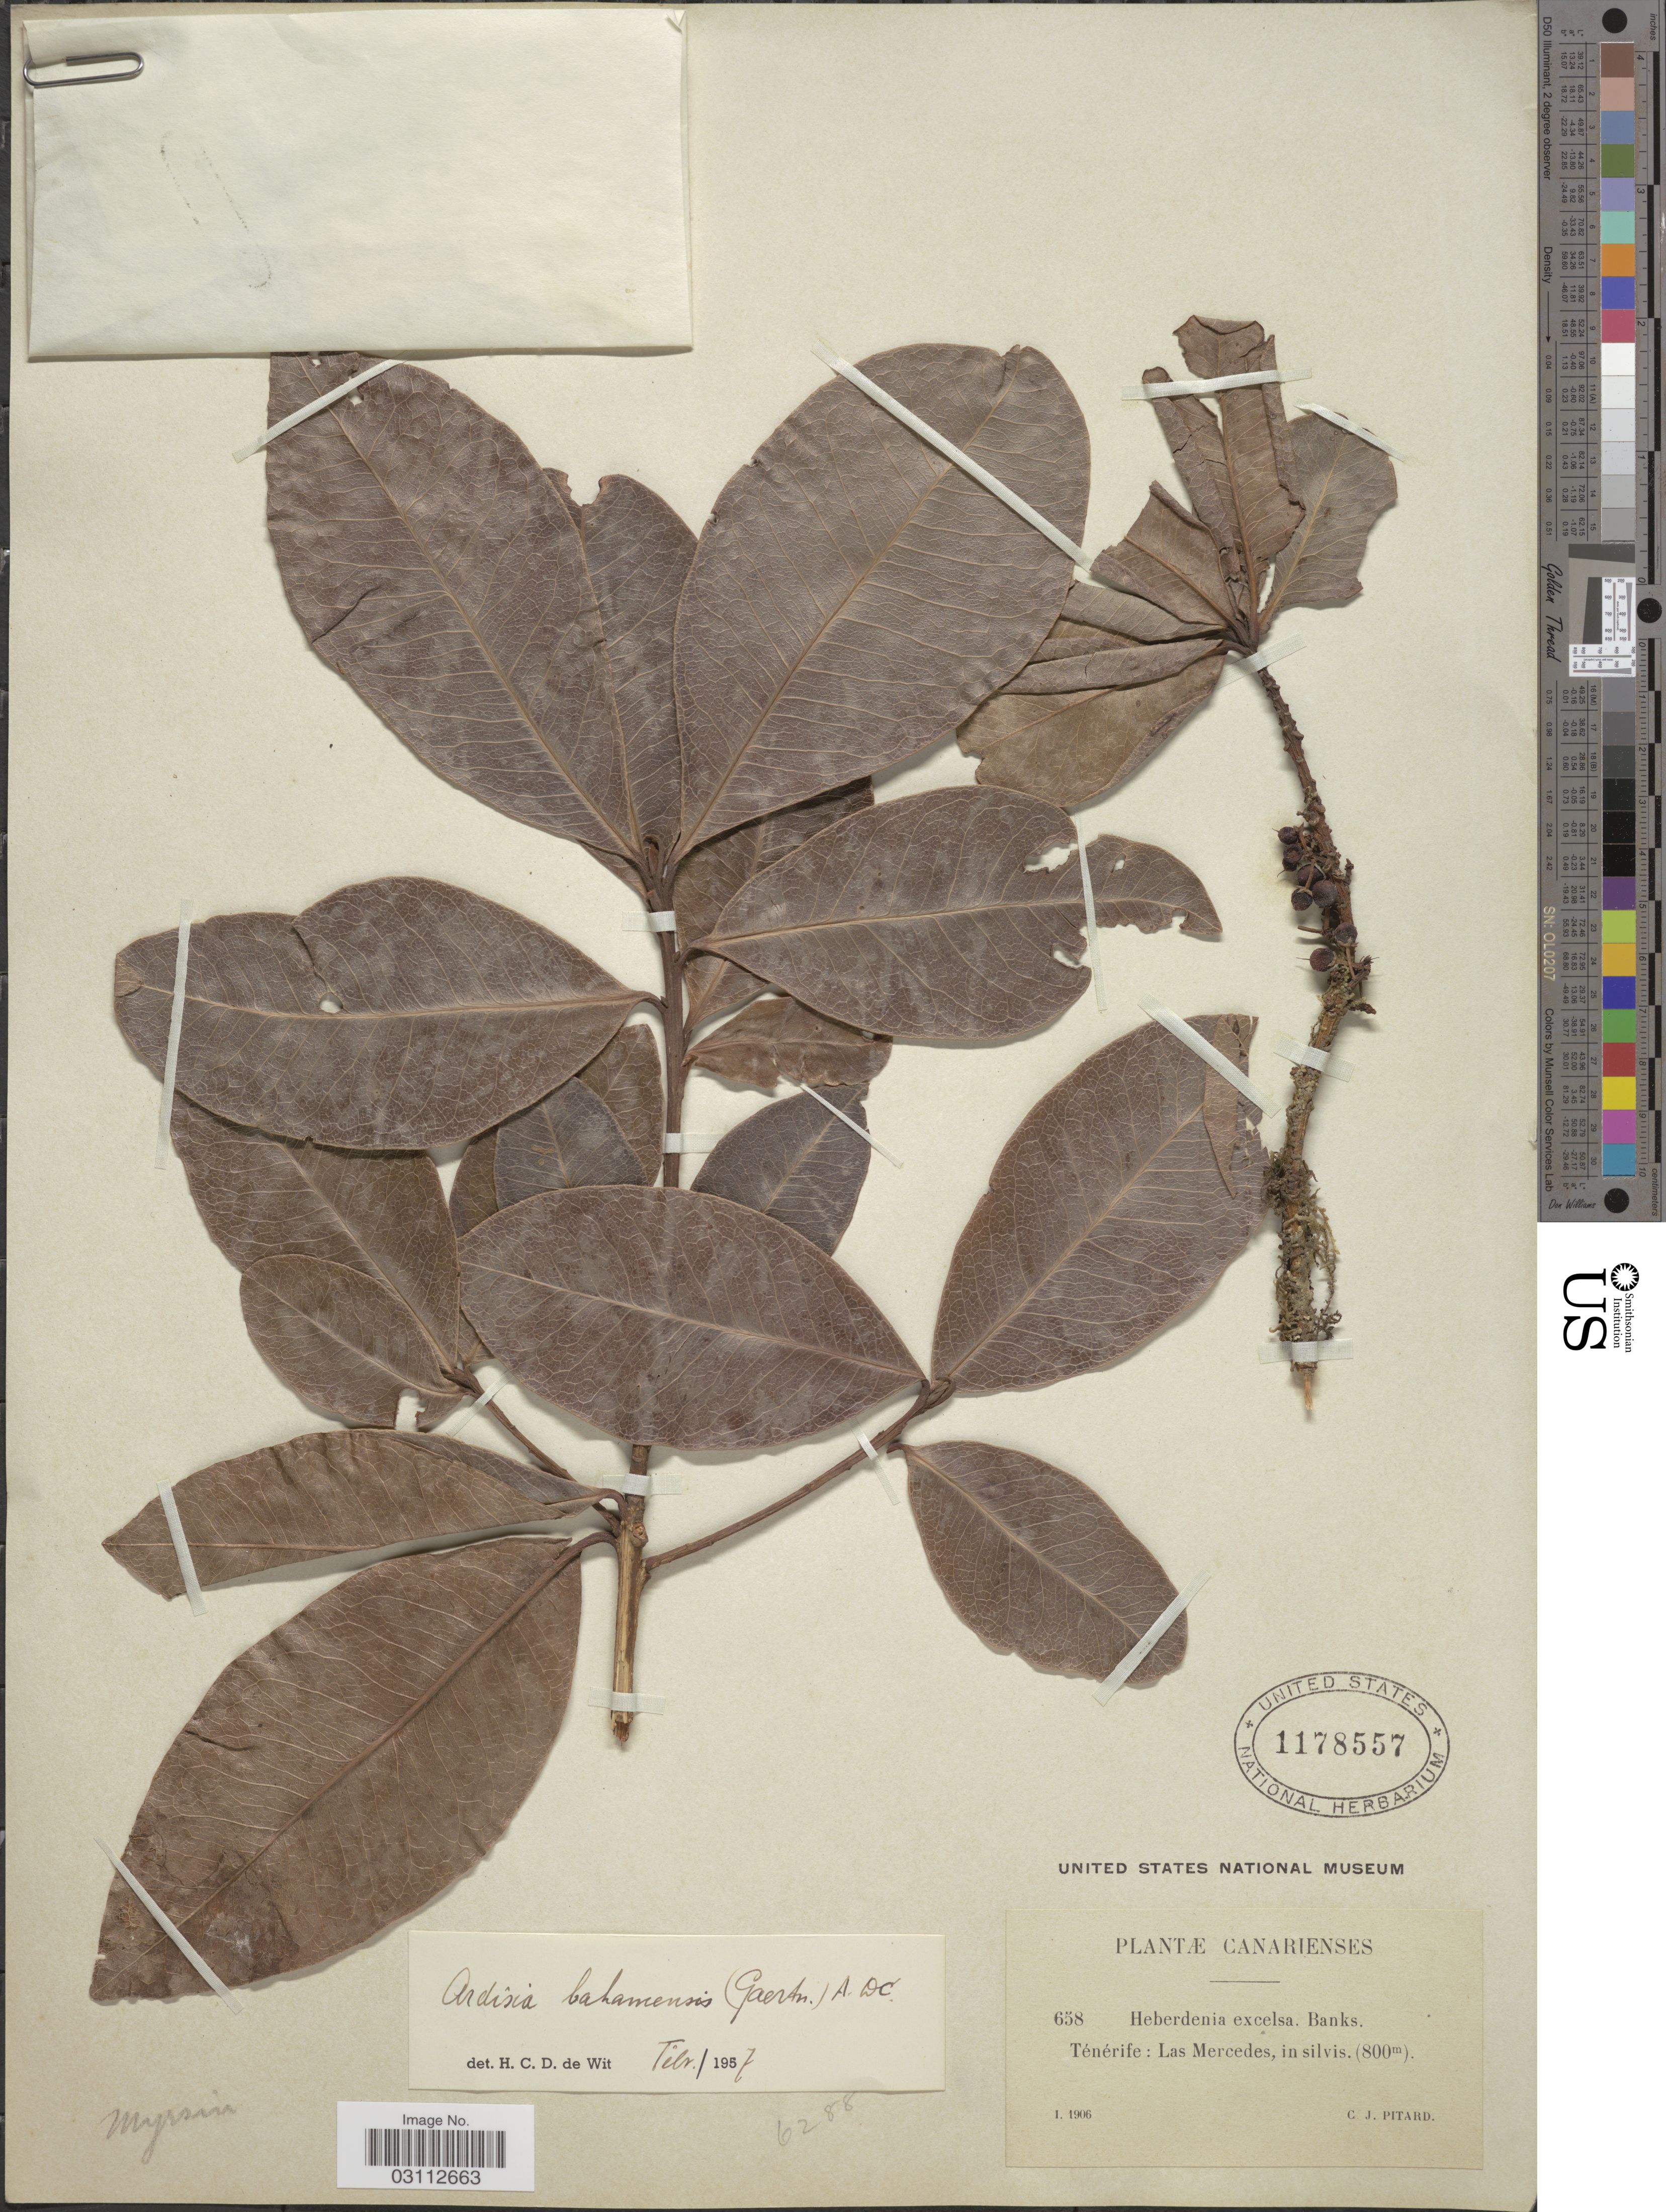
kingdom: Plantae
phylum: Tracheophyta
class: Magnoliopsida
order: Ericales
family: Primulaceae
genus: Ardisia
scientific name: Ardisia bahamensis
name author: A. DC.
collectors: C. Pitard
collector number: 658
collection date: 1906-01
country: Spain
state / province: Canarias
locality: Canarienses, Ténérife: Las Mercedes, in silvis.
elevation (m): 800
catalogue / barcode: US 1178557